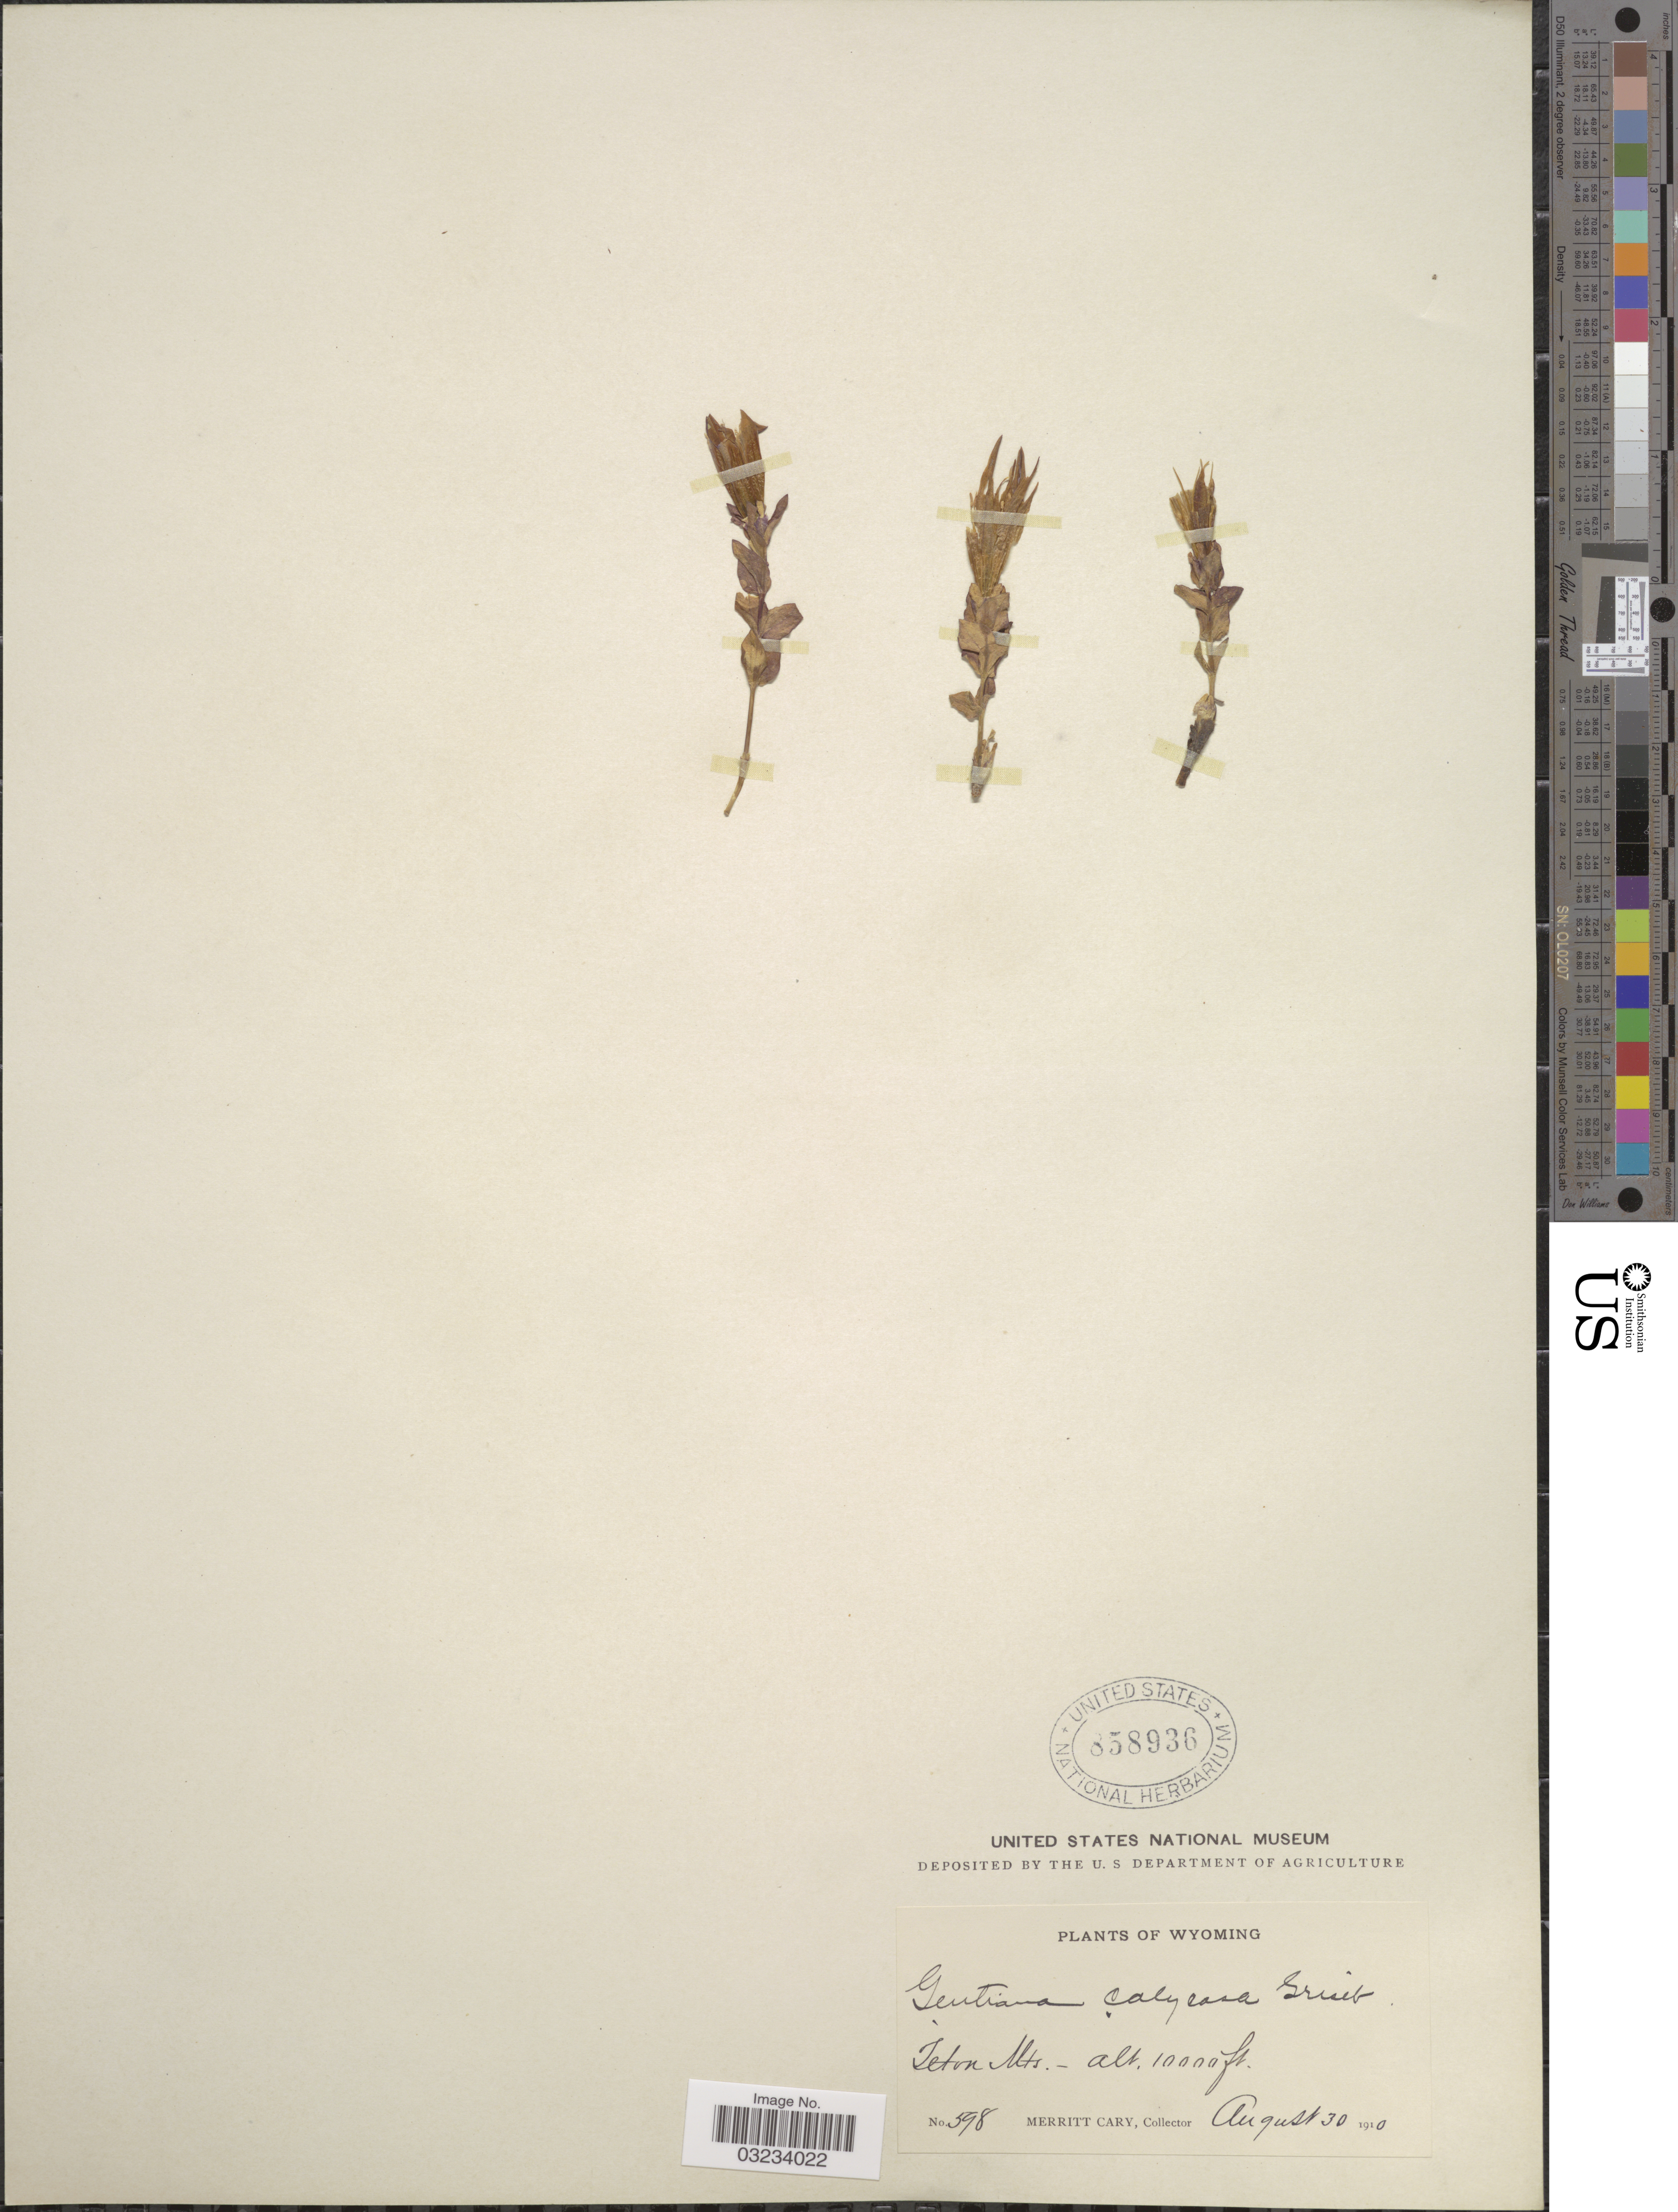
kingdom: Plantae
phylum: Tracheophyta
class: Magnoliopsida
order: Gentianales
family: Gentianaceae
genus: Gentiana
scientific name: Gentiana calycosa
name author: Griseb.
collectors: M. Cary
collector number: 598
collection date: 1910-08-30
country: United States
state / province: Wyoming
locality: Teton Mts.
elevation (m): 3048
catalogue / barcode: US 858936